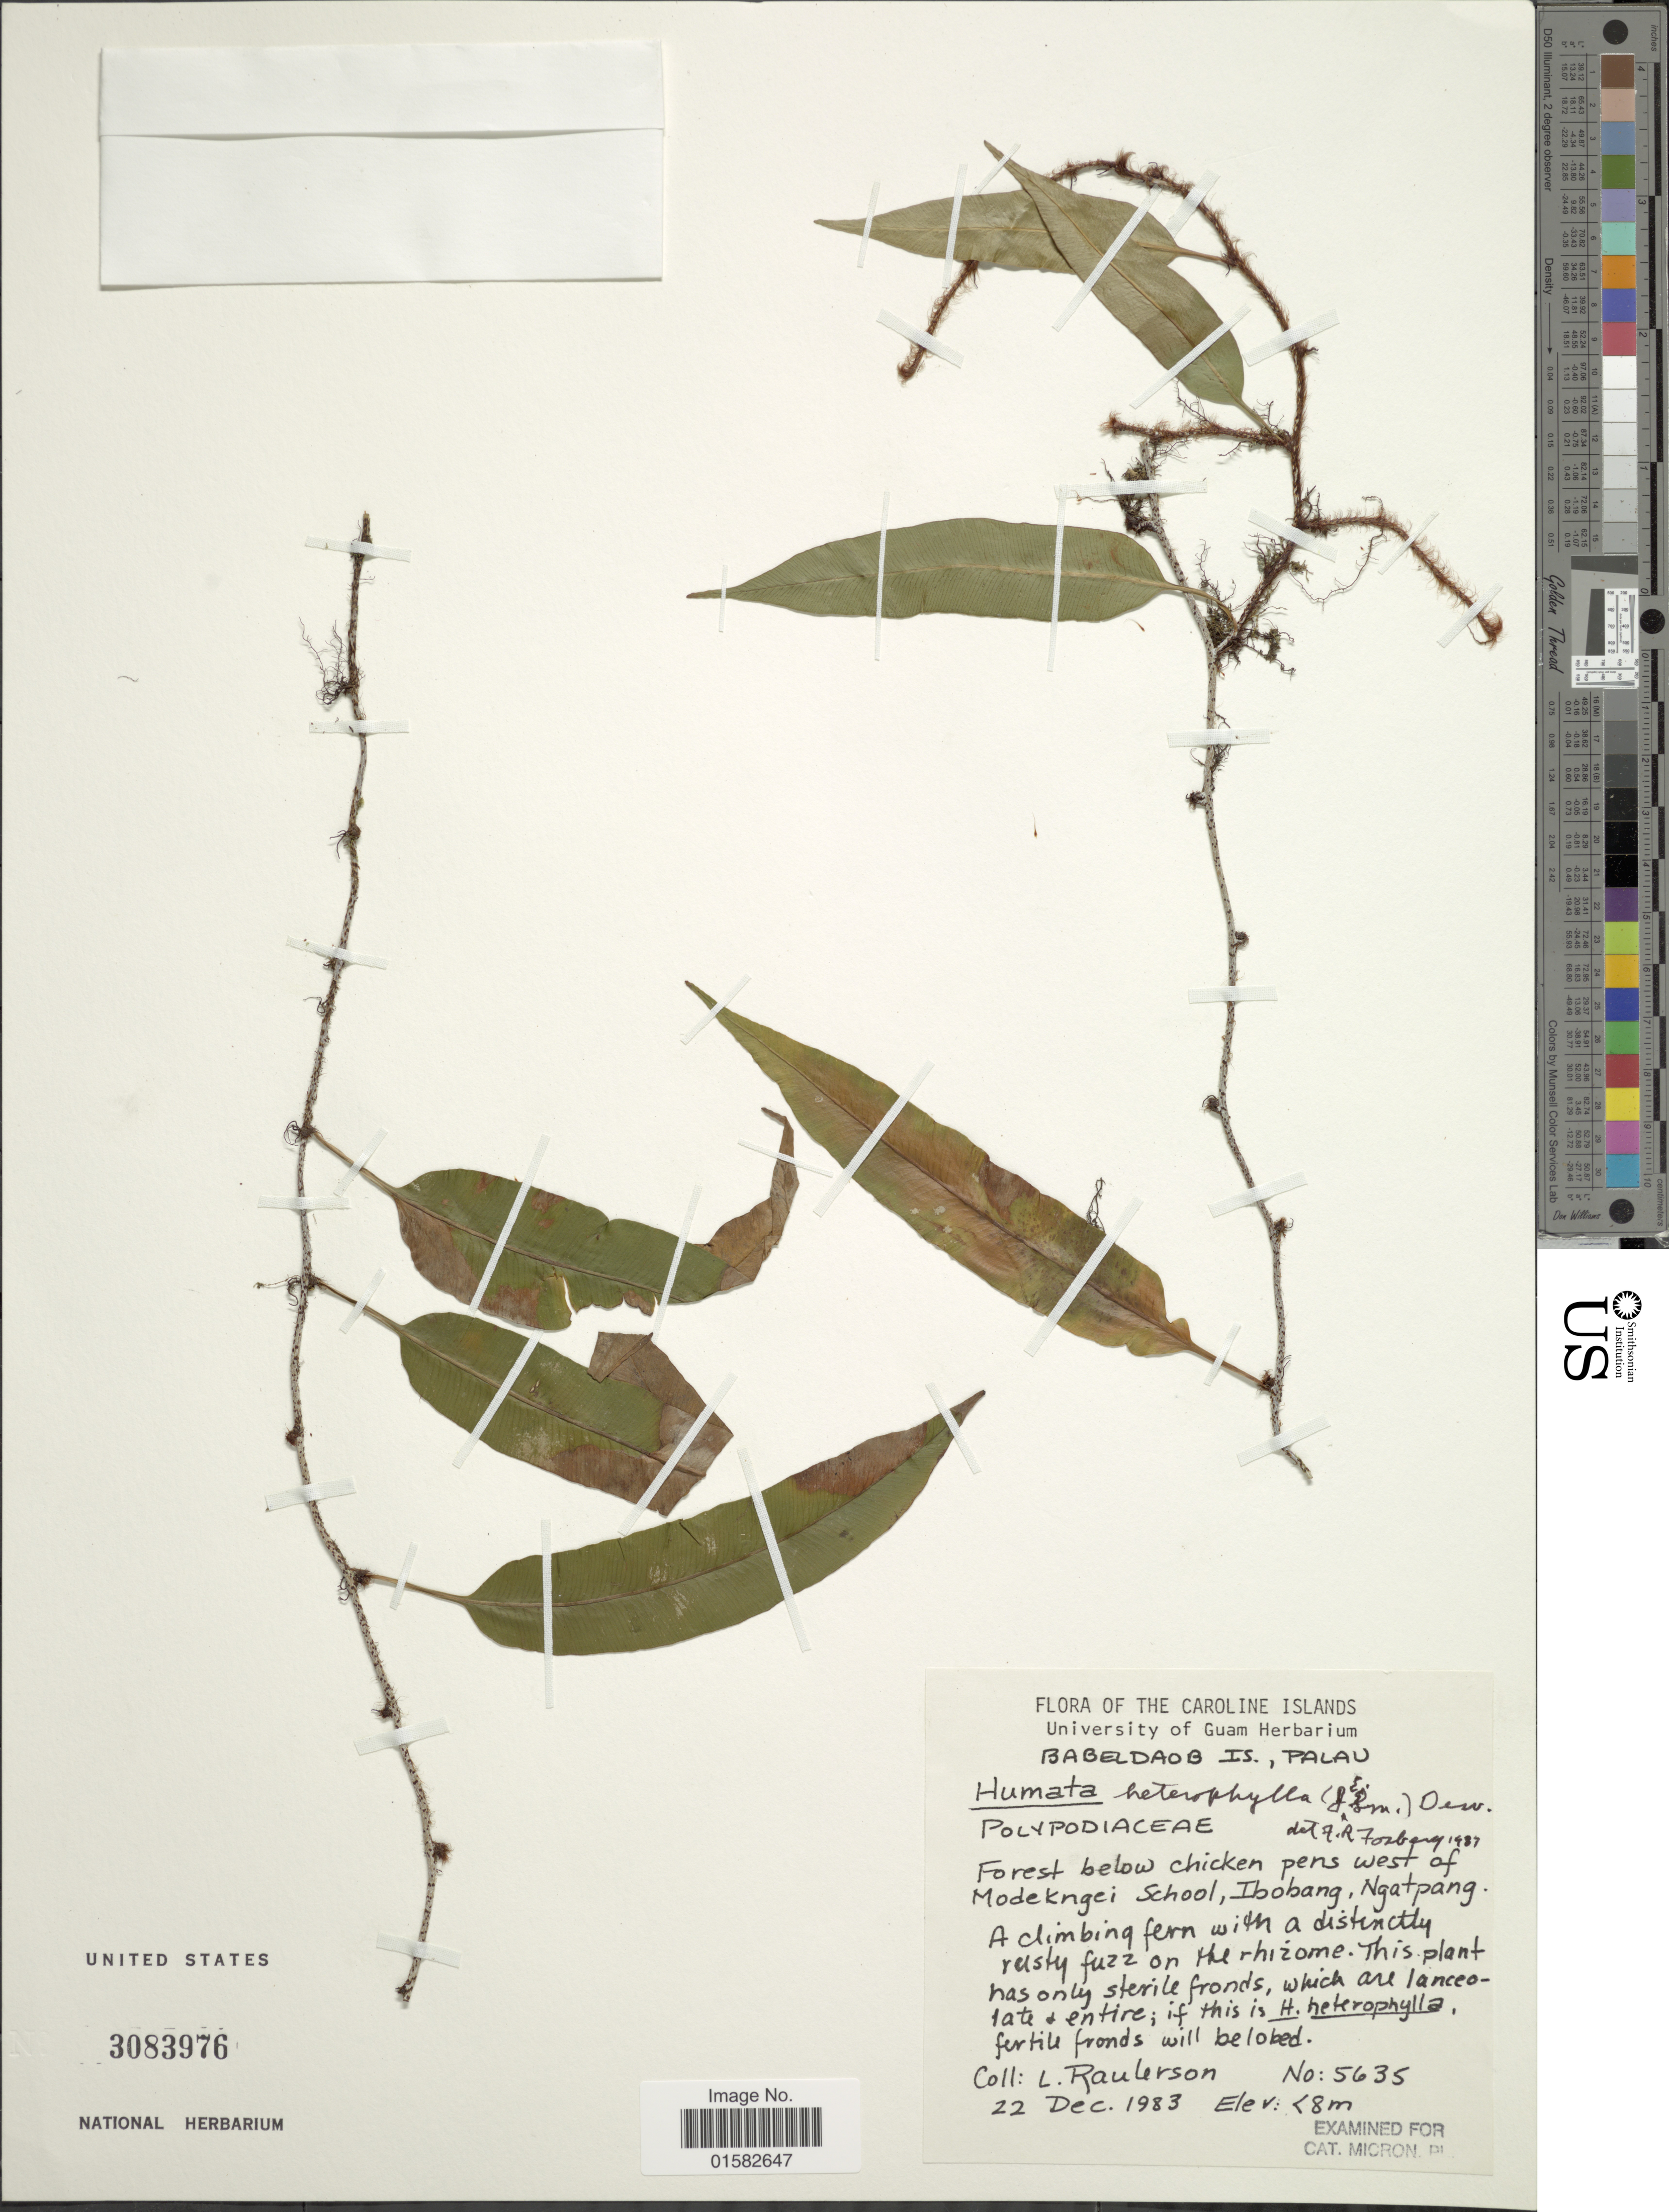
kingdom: Plantae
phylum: Tracheophyta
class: Polypodiopsida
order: Polypodiales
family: Davalliaceae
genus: Humata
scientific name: Humata heterophylla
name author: (Sm.) Desv.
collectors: L. Raulerson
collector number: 5635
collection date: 1983-12-22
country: Palau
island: Babeldaob [Babelthuap]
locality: The Caroline Island, Babeldaob is. Palau, Forest below chicken pens west of Modekngei school Ibobang, Ngatpang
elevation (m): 8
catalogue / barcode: US 3083976